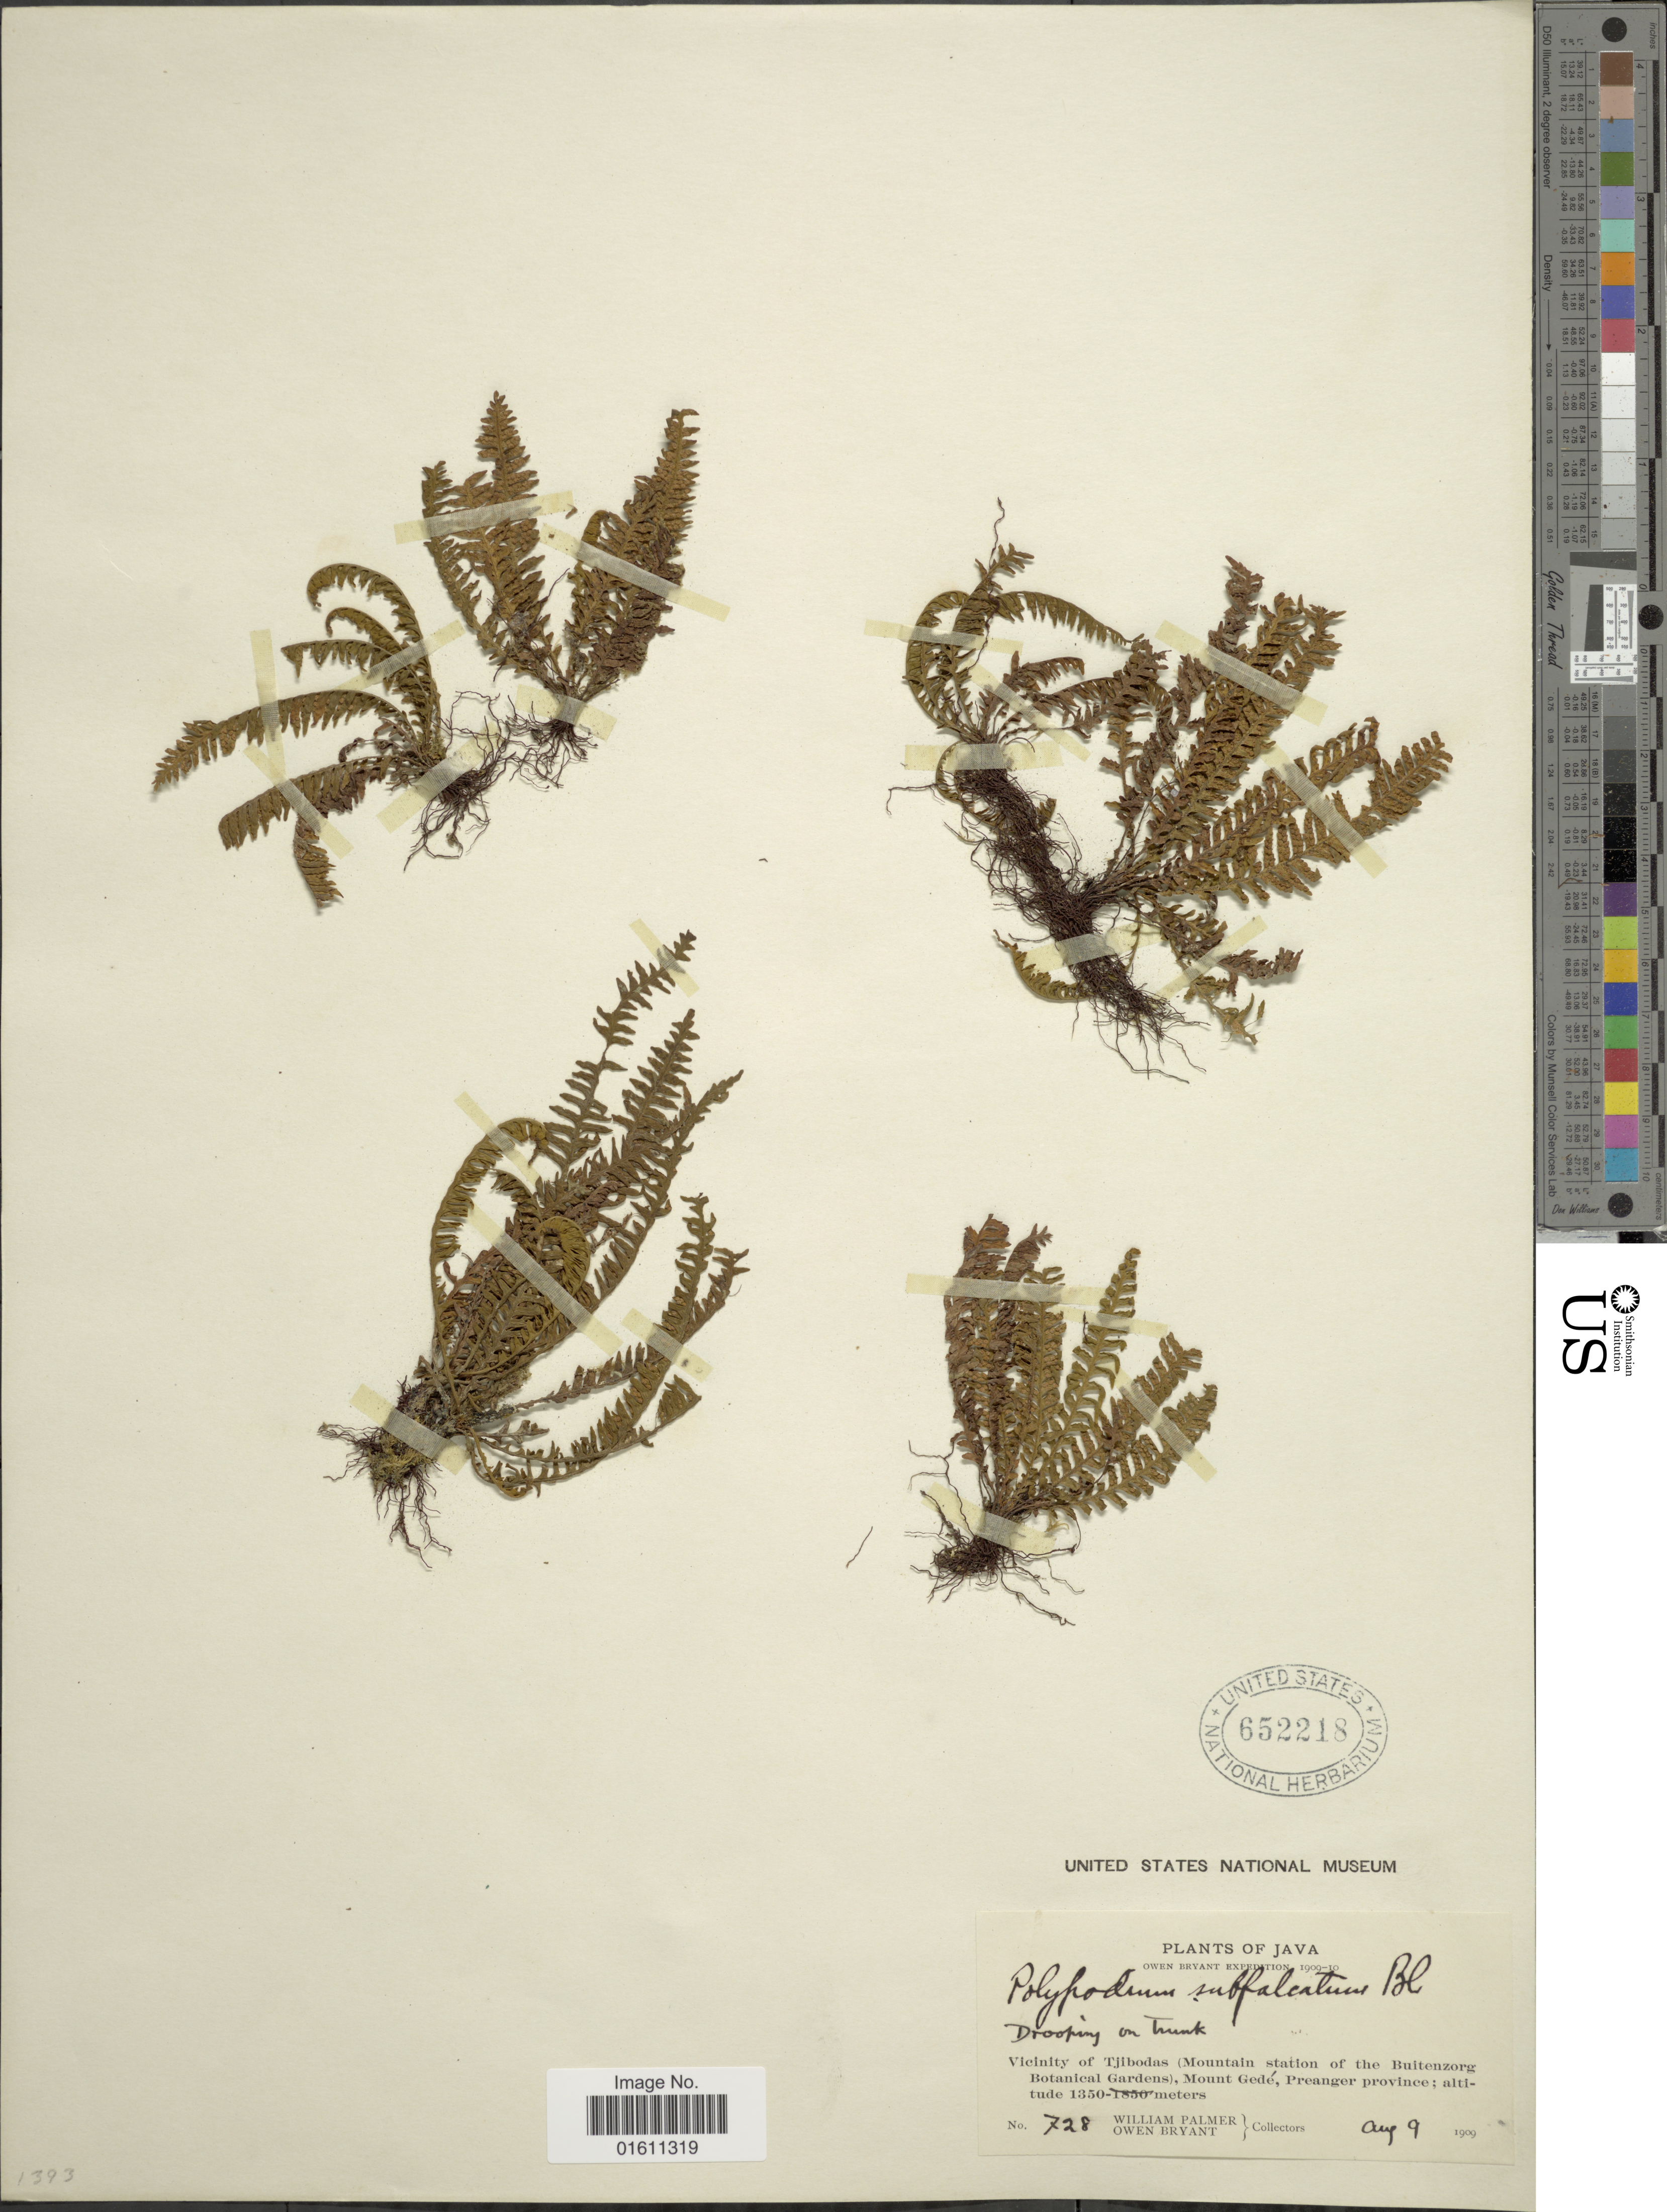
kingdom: Plantae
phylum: Tracheophyta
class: Polypodiopsida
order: Polypodiales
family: Polypodiaceae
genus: Tomophyllum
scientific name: Tomophyllum subfalcatum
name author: (Blume) Parris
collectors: W. Palmer & O. Bryant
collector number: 728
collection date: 1909-08-09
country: Indonesia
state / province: Java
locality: Java, vicinity of Tjibodas (Mountain station of the Buitenzorg Botanical gardens), Mount Gedé. Preanger province.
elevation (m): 1350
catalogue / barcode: US 652218